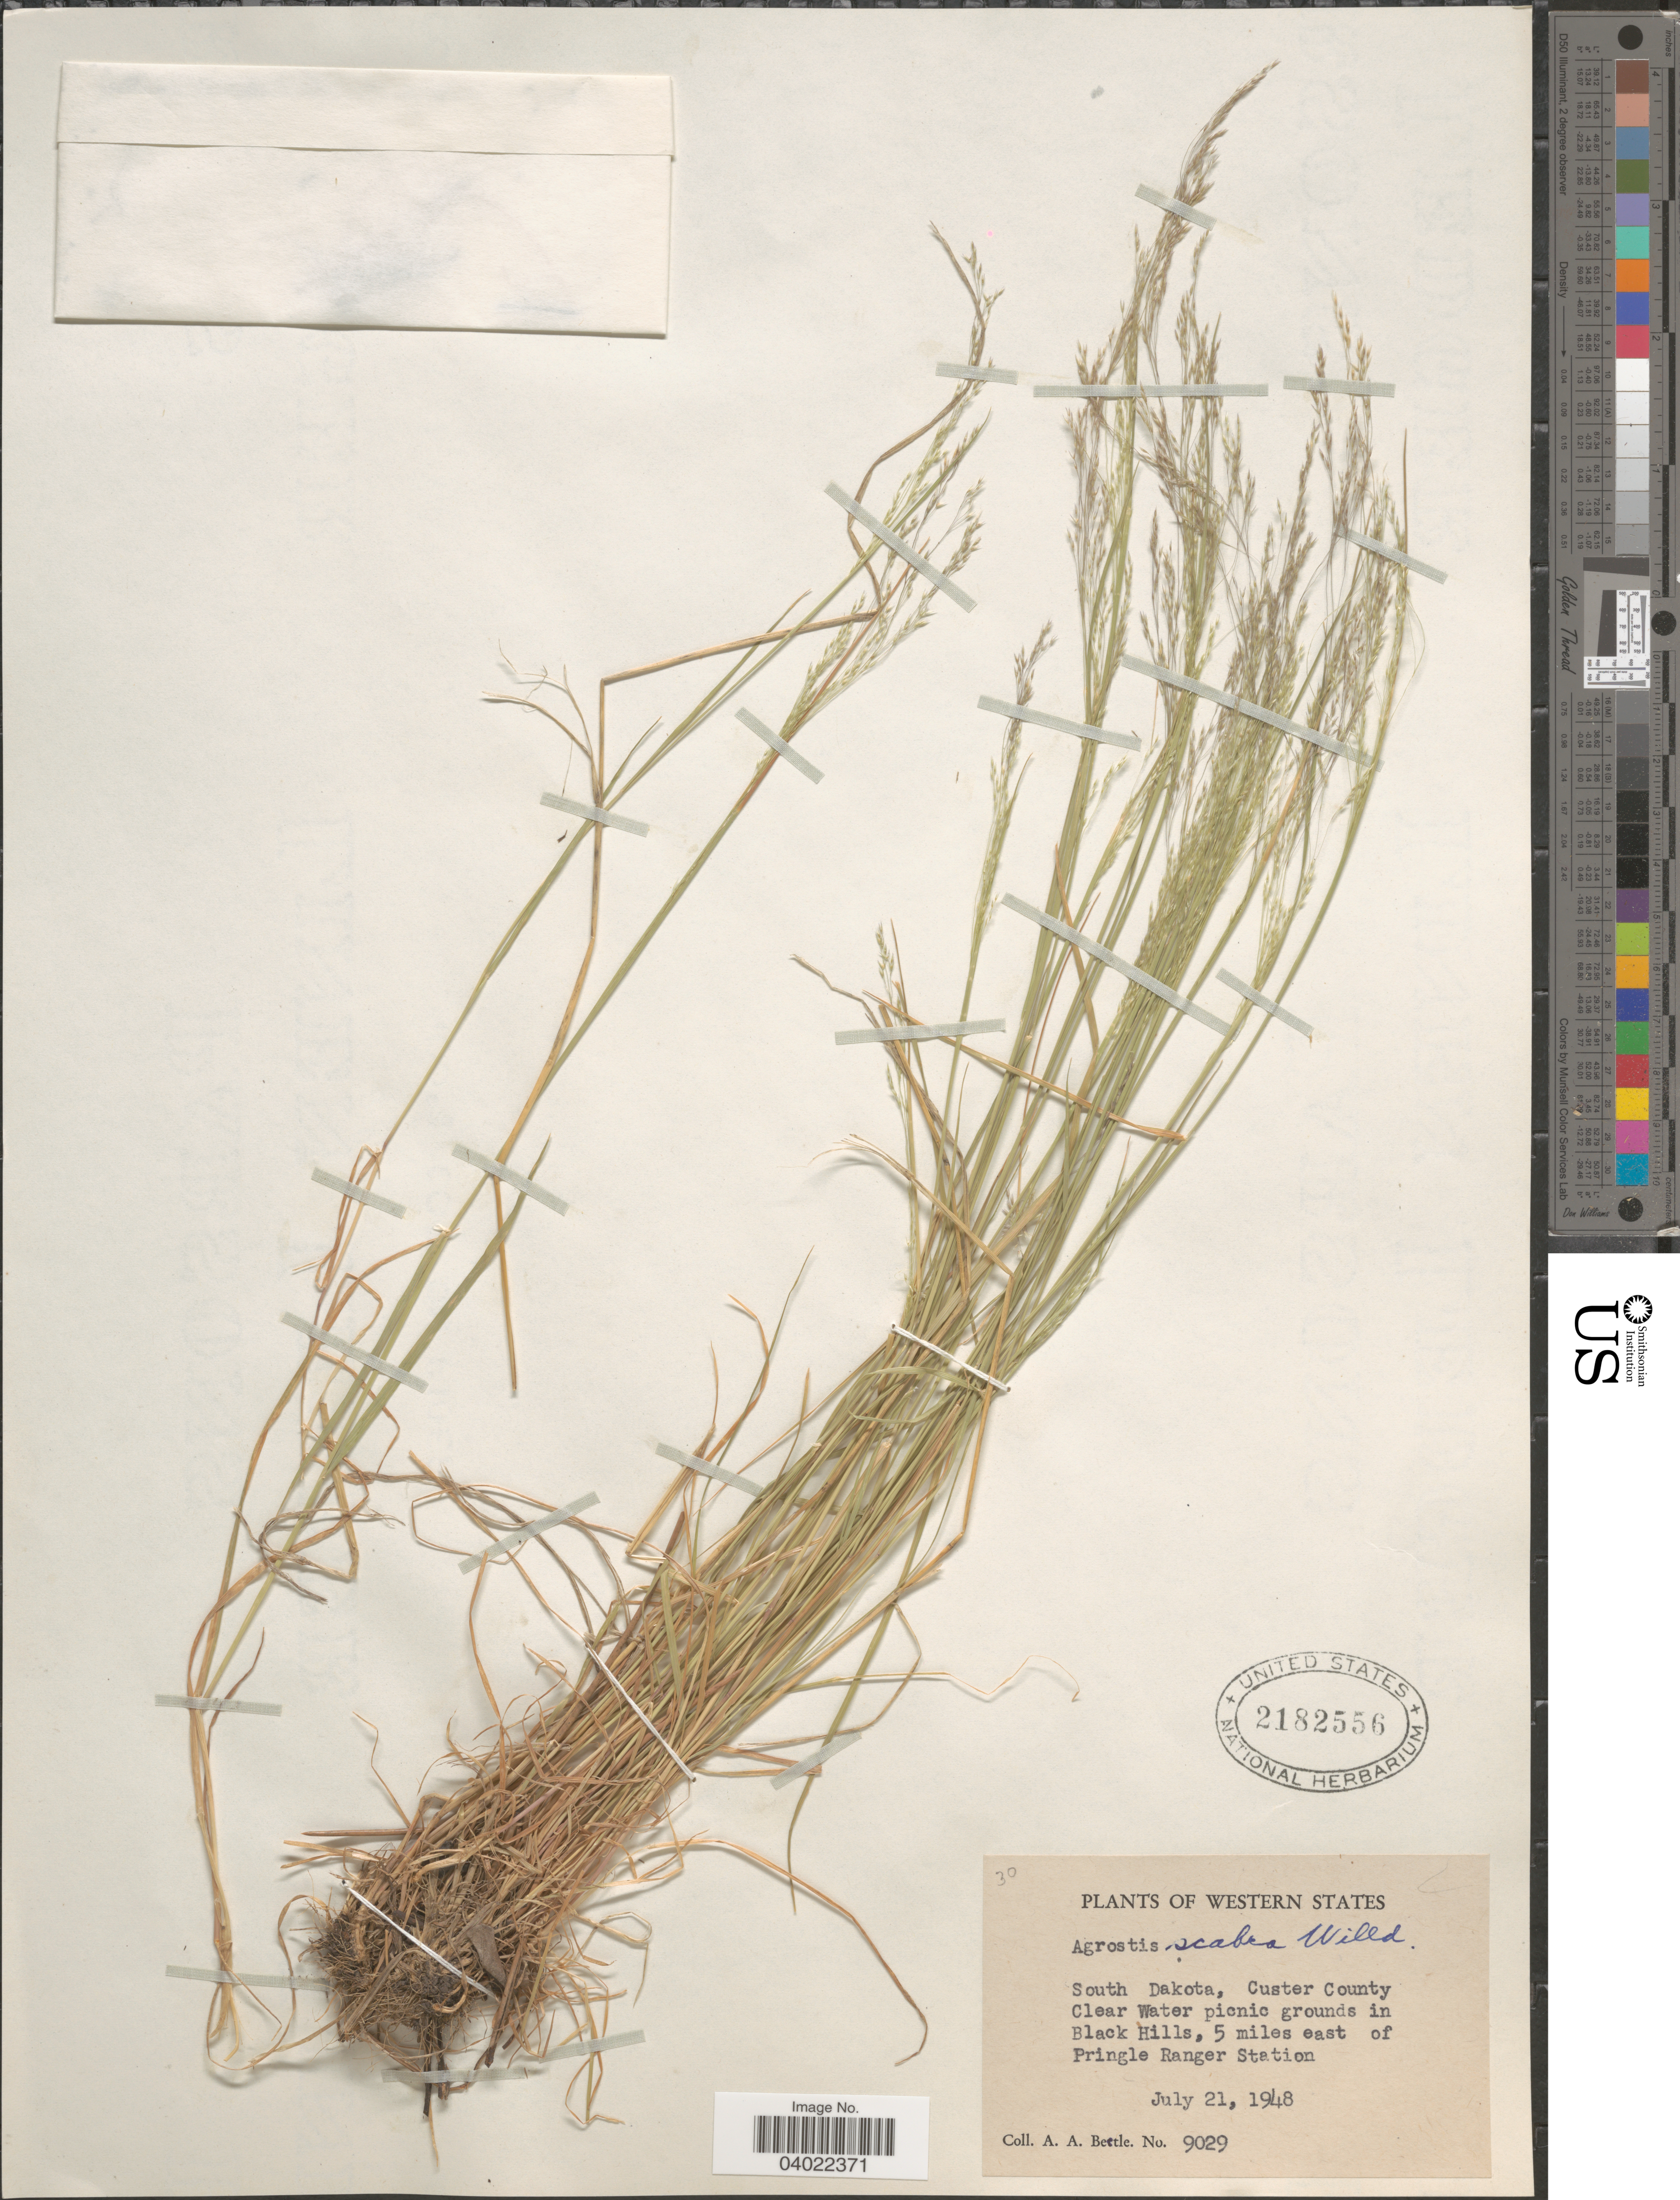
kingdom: Plantae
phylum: Tracheophyta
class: Liliopsida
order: Poales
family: Poaceae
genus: Agrostis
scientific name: Agrostis scabra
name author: Willd.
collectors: A. A. Beetle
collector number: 9029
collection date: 1948-07-21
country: United States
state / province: South Dakota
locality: Western States. Custer County. Clear Water picnic grounds in Black Hills, 5 miles east of Pringle Ranger Station.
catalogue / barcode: US 2182556